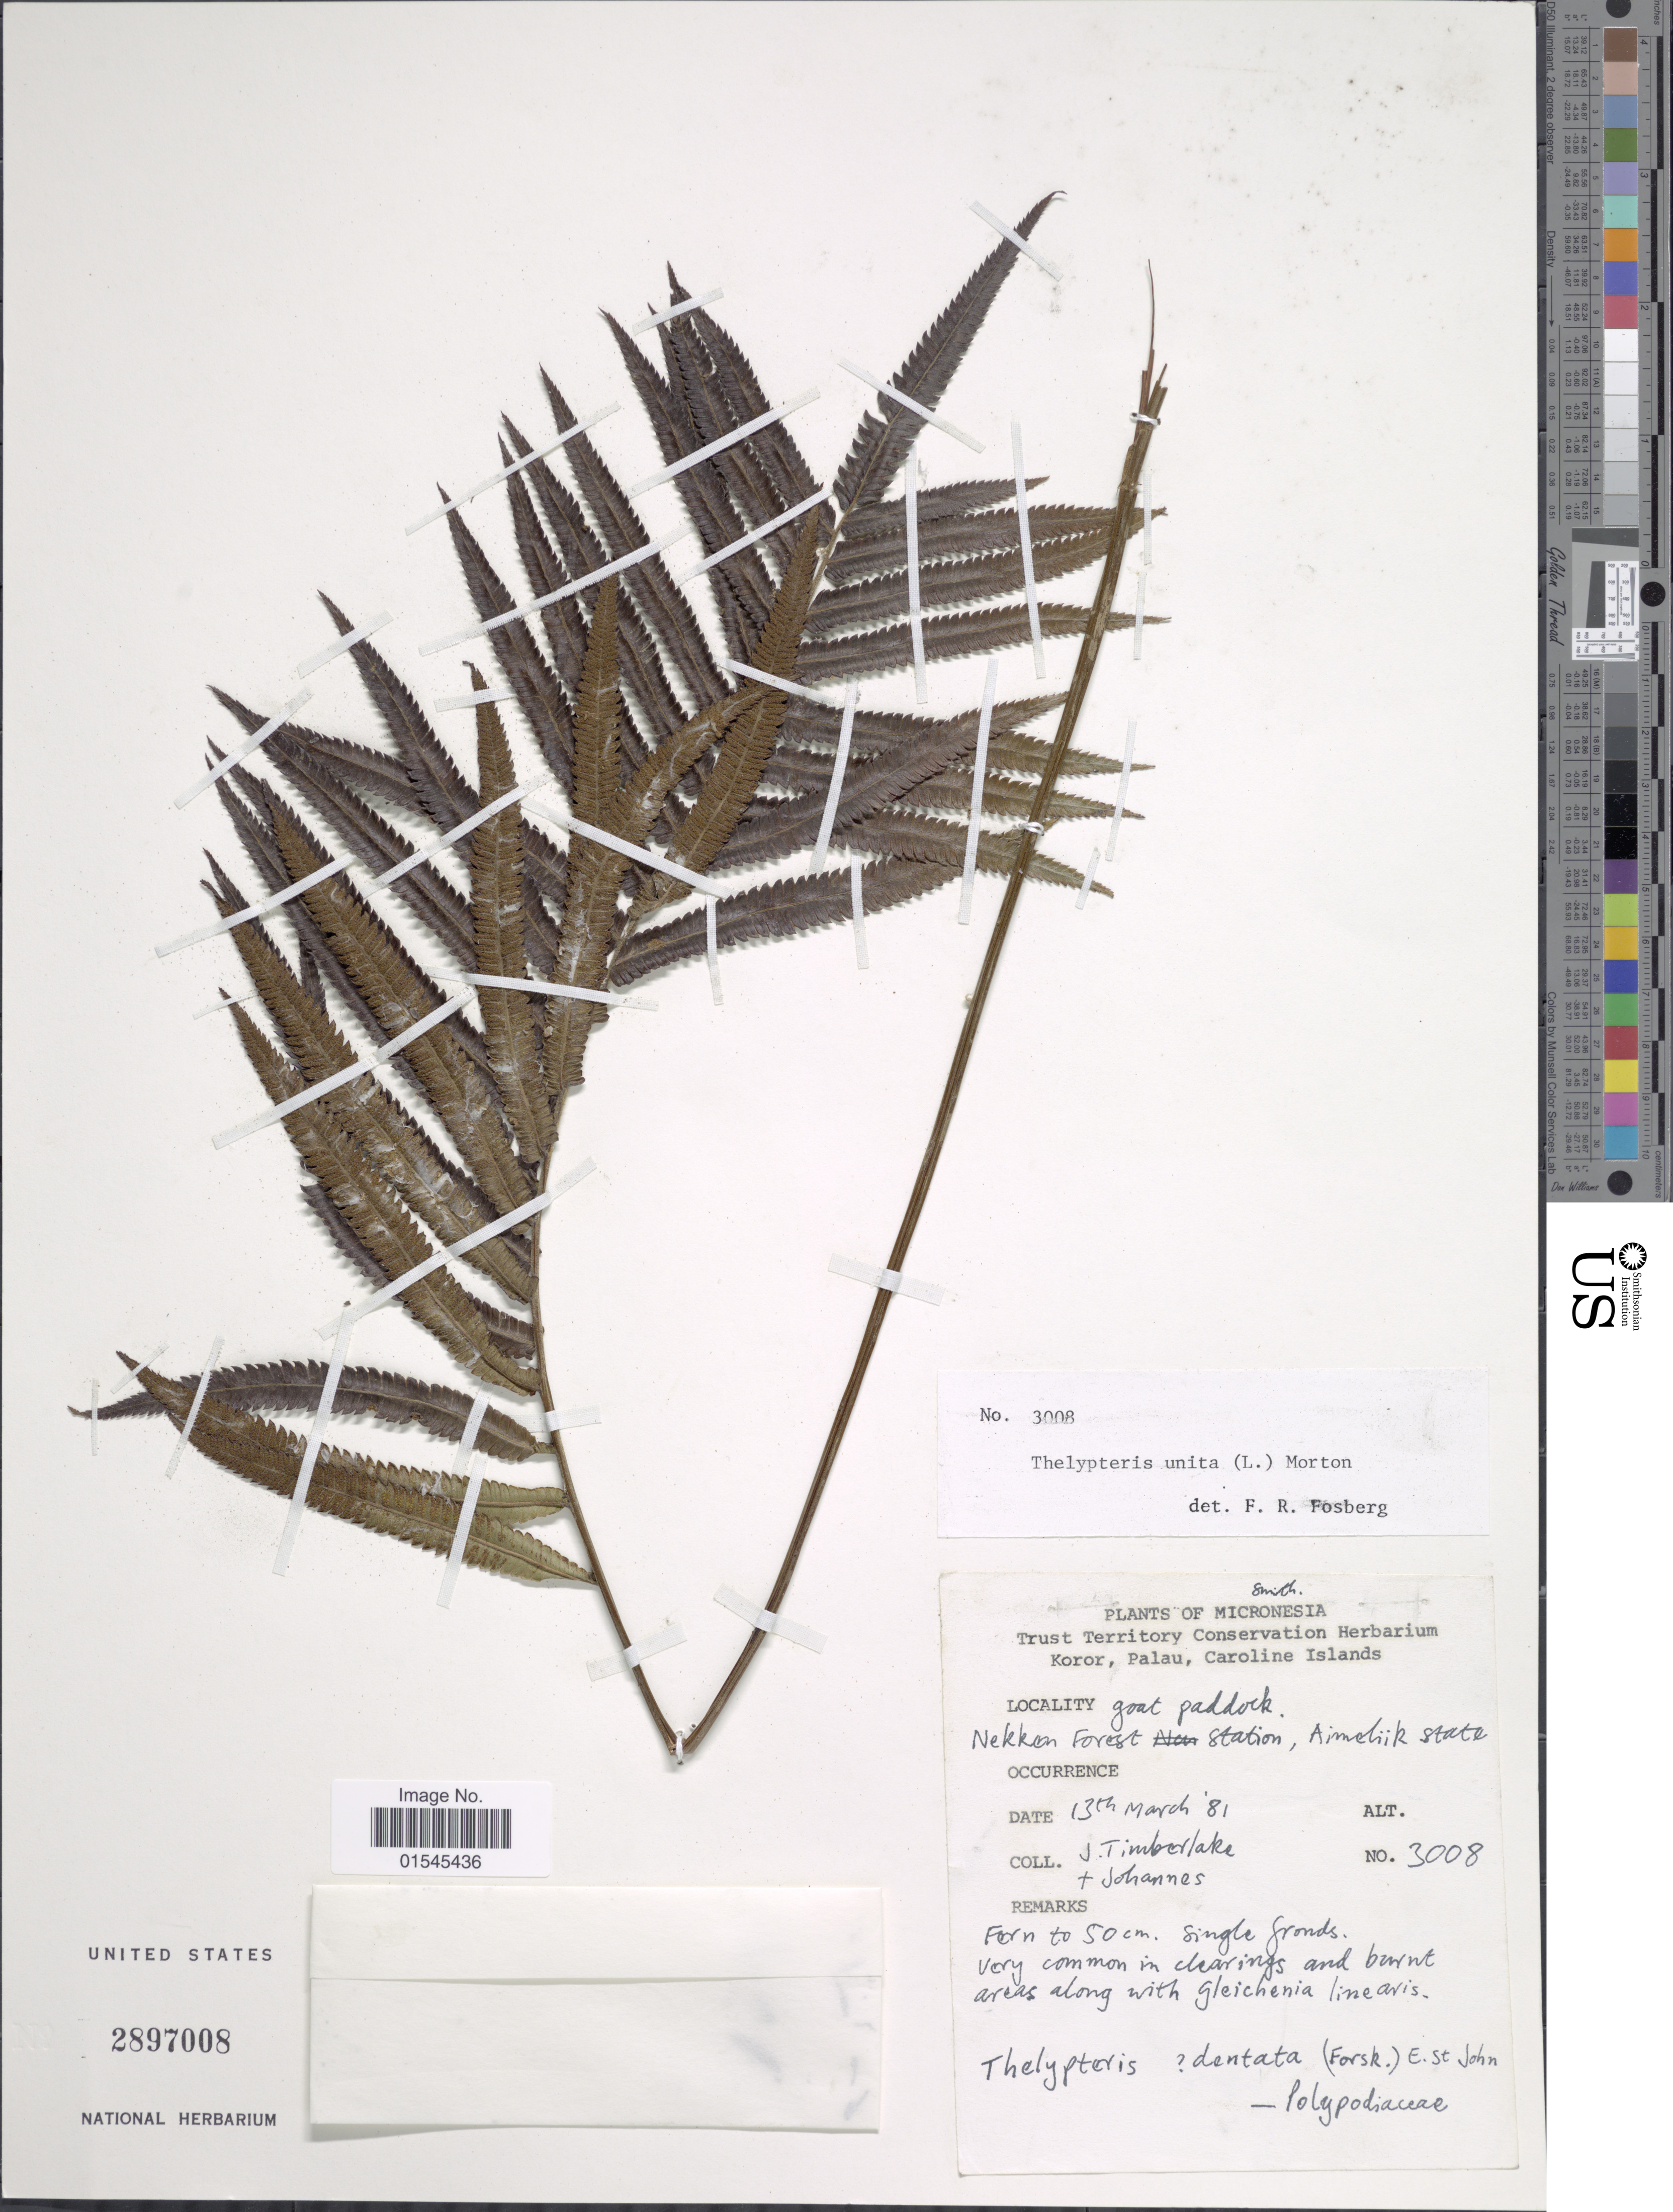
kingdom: Plantae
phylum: Tracheophyta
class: Polypodiopsida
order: Polypodiales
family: Thelypteridaceae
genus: Sphaerostephanos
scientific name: Sphaerostephanos unitus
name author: (L.) Holttum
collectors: J. Timberlake & -. Johannes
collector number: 3008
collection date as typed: Transcribed d/m/y: 13/3/81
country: Palau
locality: Koror, Palau, Caroline Islands. Goat paddock. Nekkon Forest Station. Aimeliik State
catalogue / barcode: US 2897008